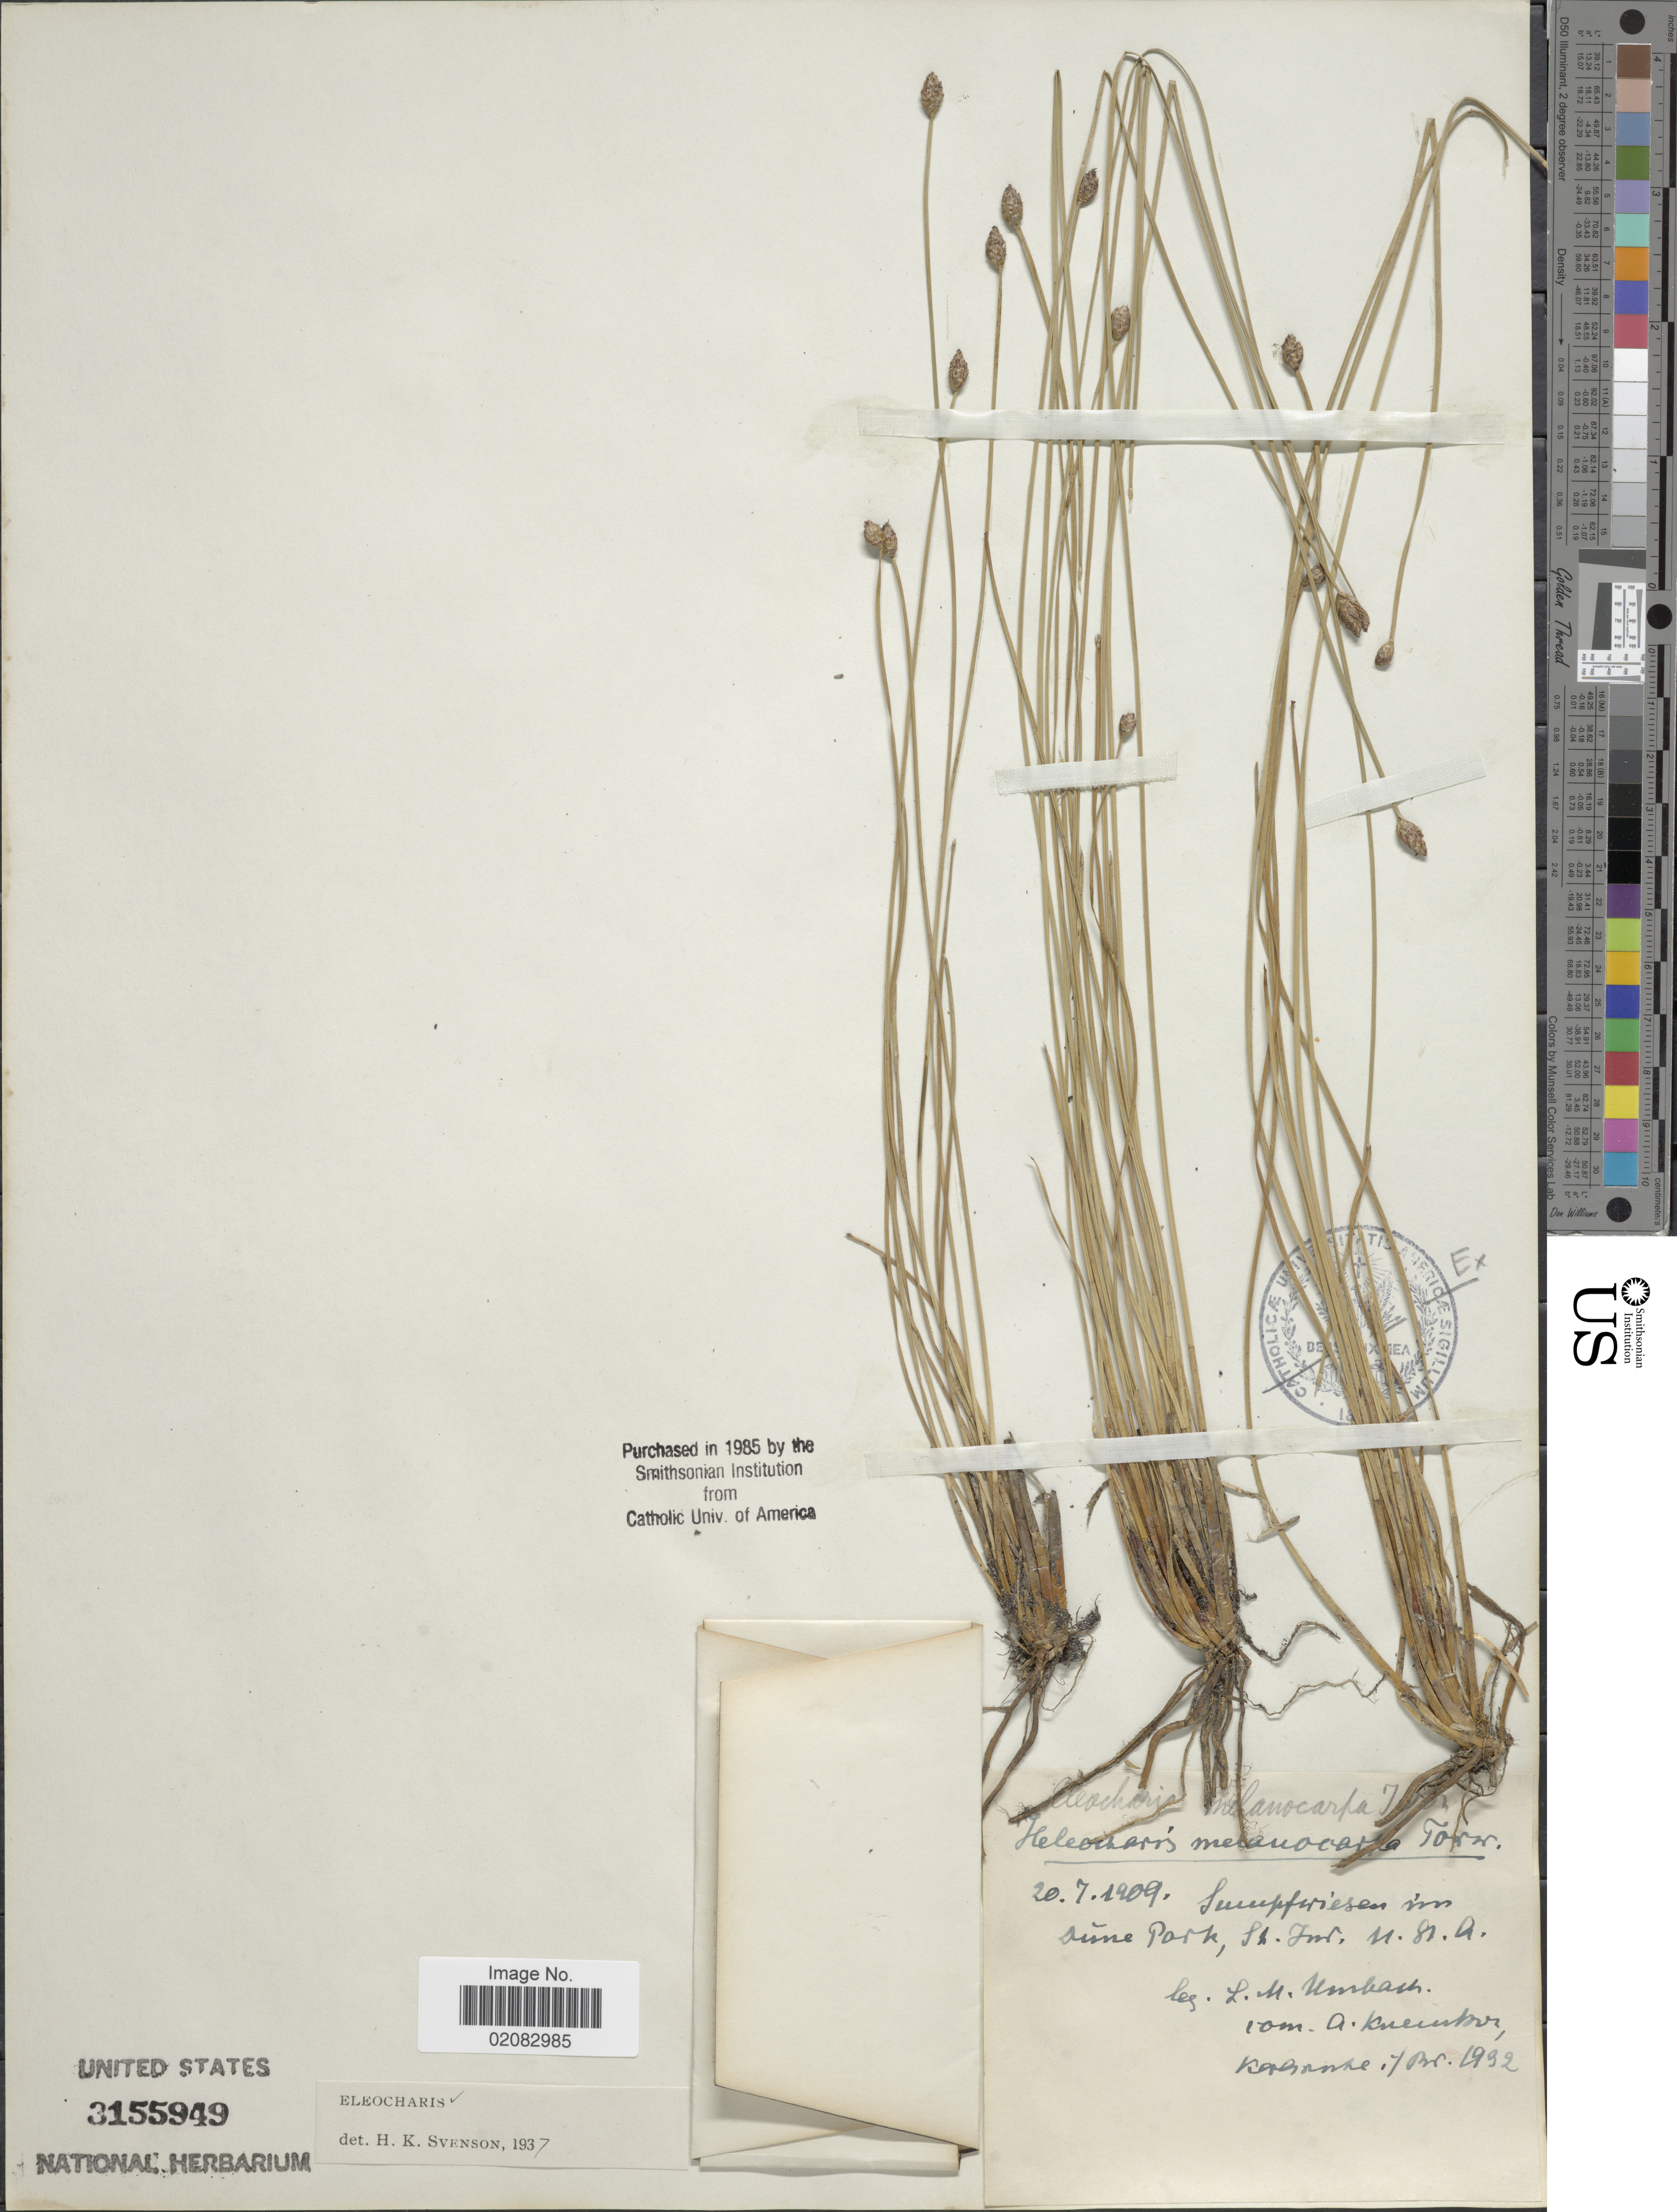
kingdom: Plantae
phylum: Tracheophyta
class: Liliopsida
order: Poales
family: Cyperaceae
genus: Eleocharis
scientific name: Eleocharis melanocarpa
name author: Torr.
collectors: L. M. Umbach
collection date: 1909-07-20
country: United States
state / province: Indiana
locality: Dune Park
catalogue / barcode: US 3155949